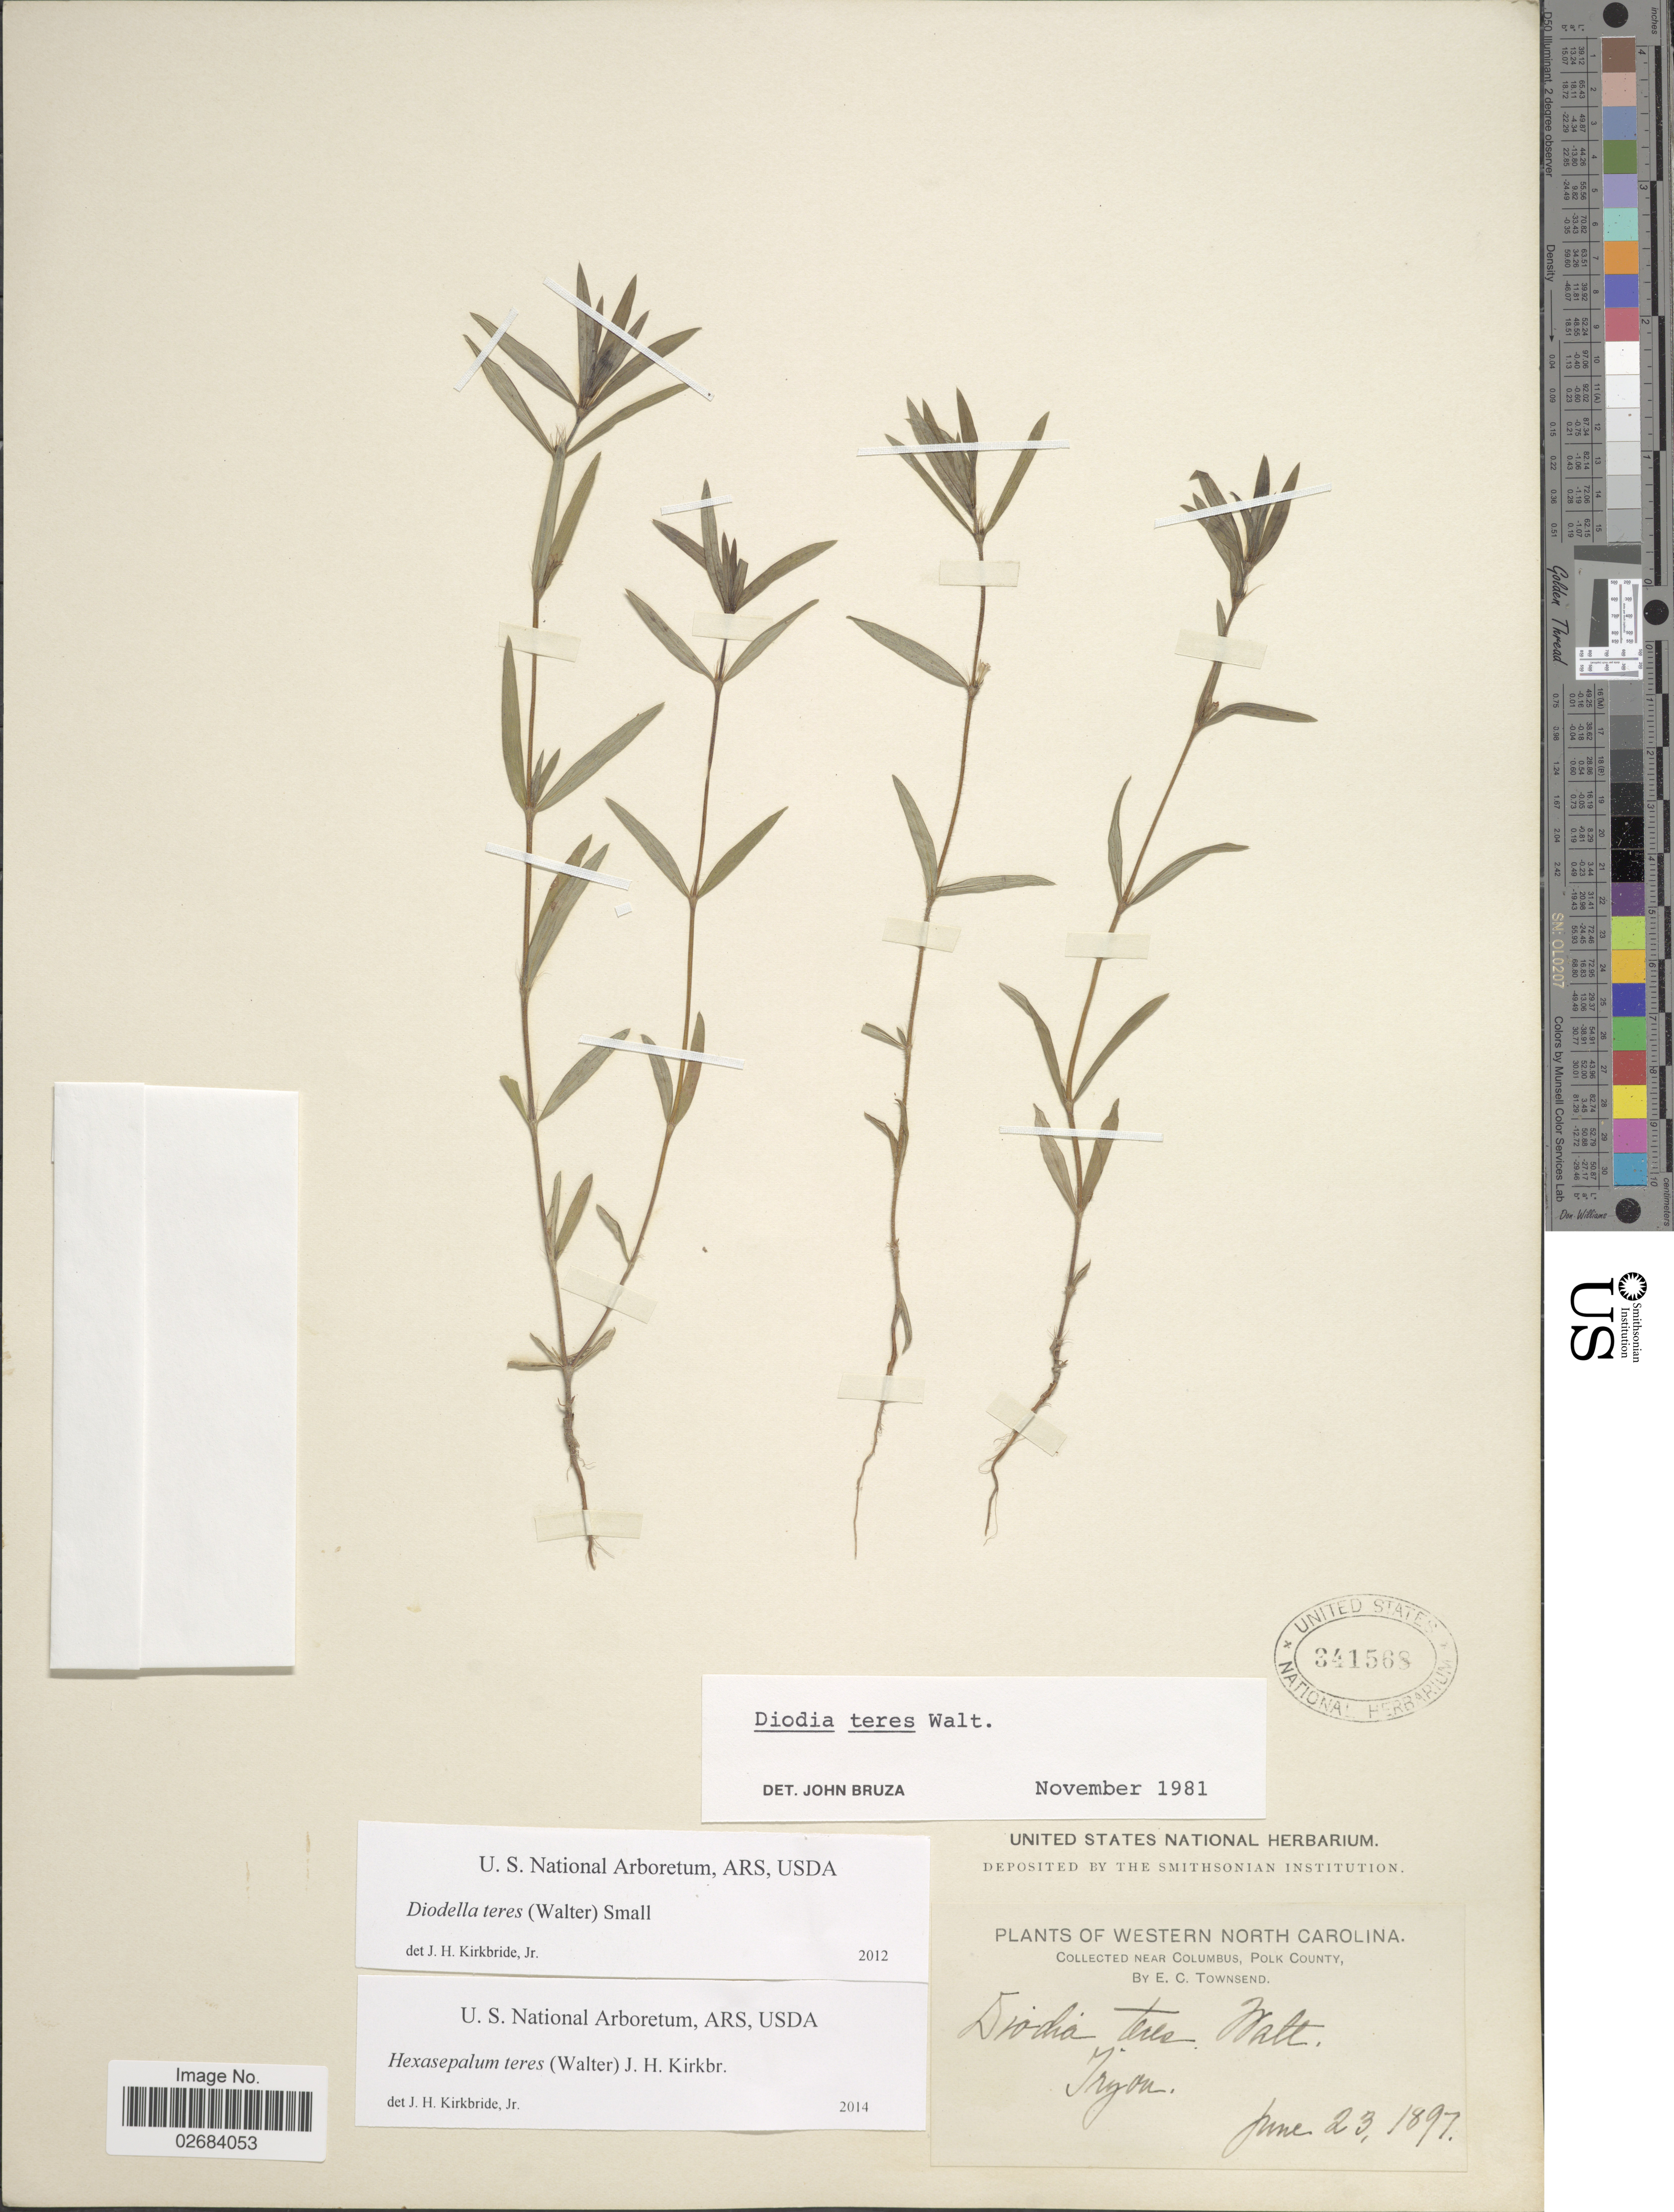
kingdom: Plantae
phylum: Tracheophyta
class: Magnoliopsida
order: Gentianales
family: Rubiaceae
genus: Diodia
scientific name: Diodia teres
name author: Walter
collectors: E. C. Townsend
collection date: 1897-06-23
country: United States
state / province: North Carolina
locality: Western North Carolina, near Columbus, Polk County, Tryon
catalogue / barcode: US 341568